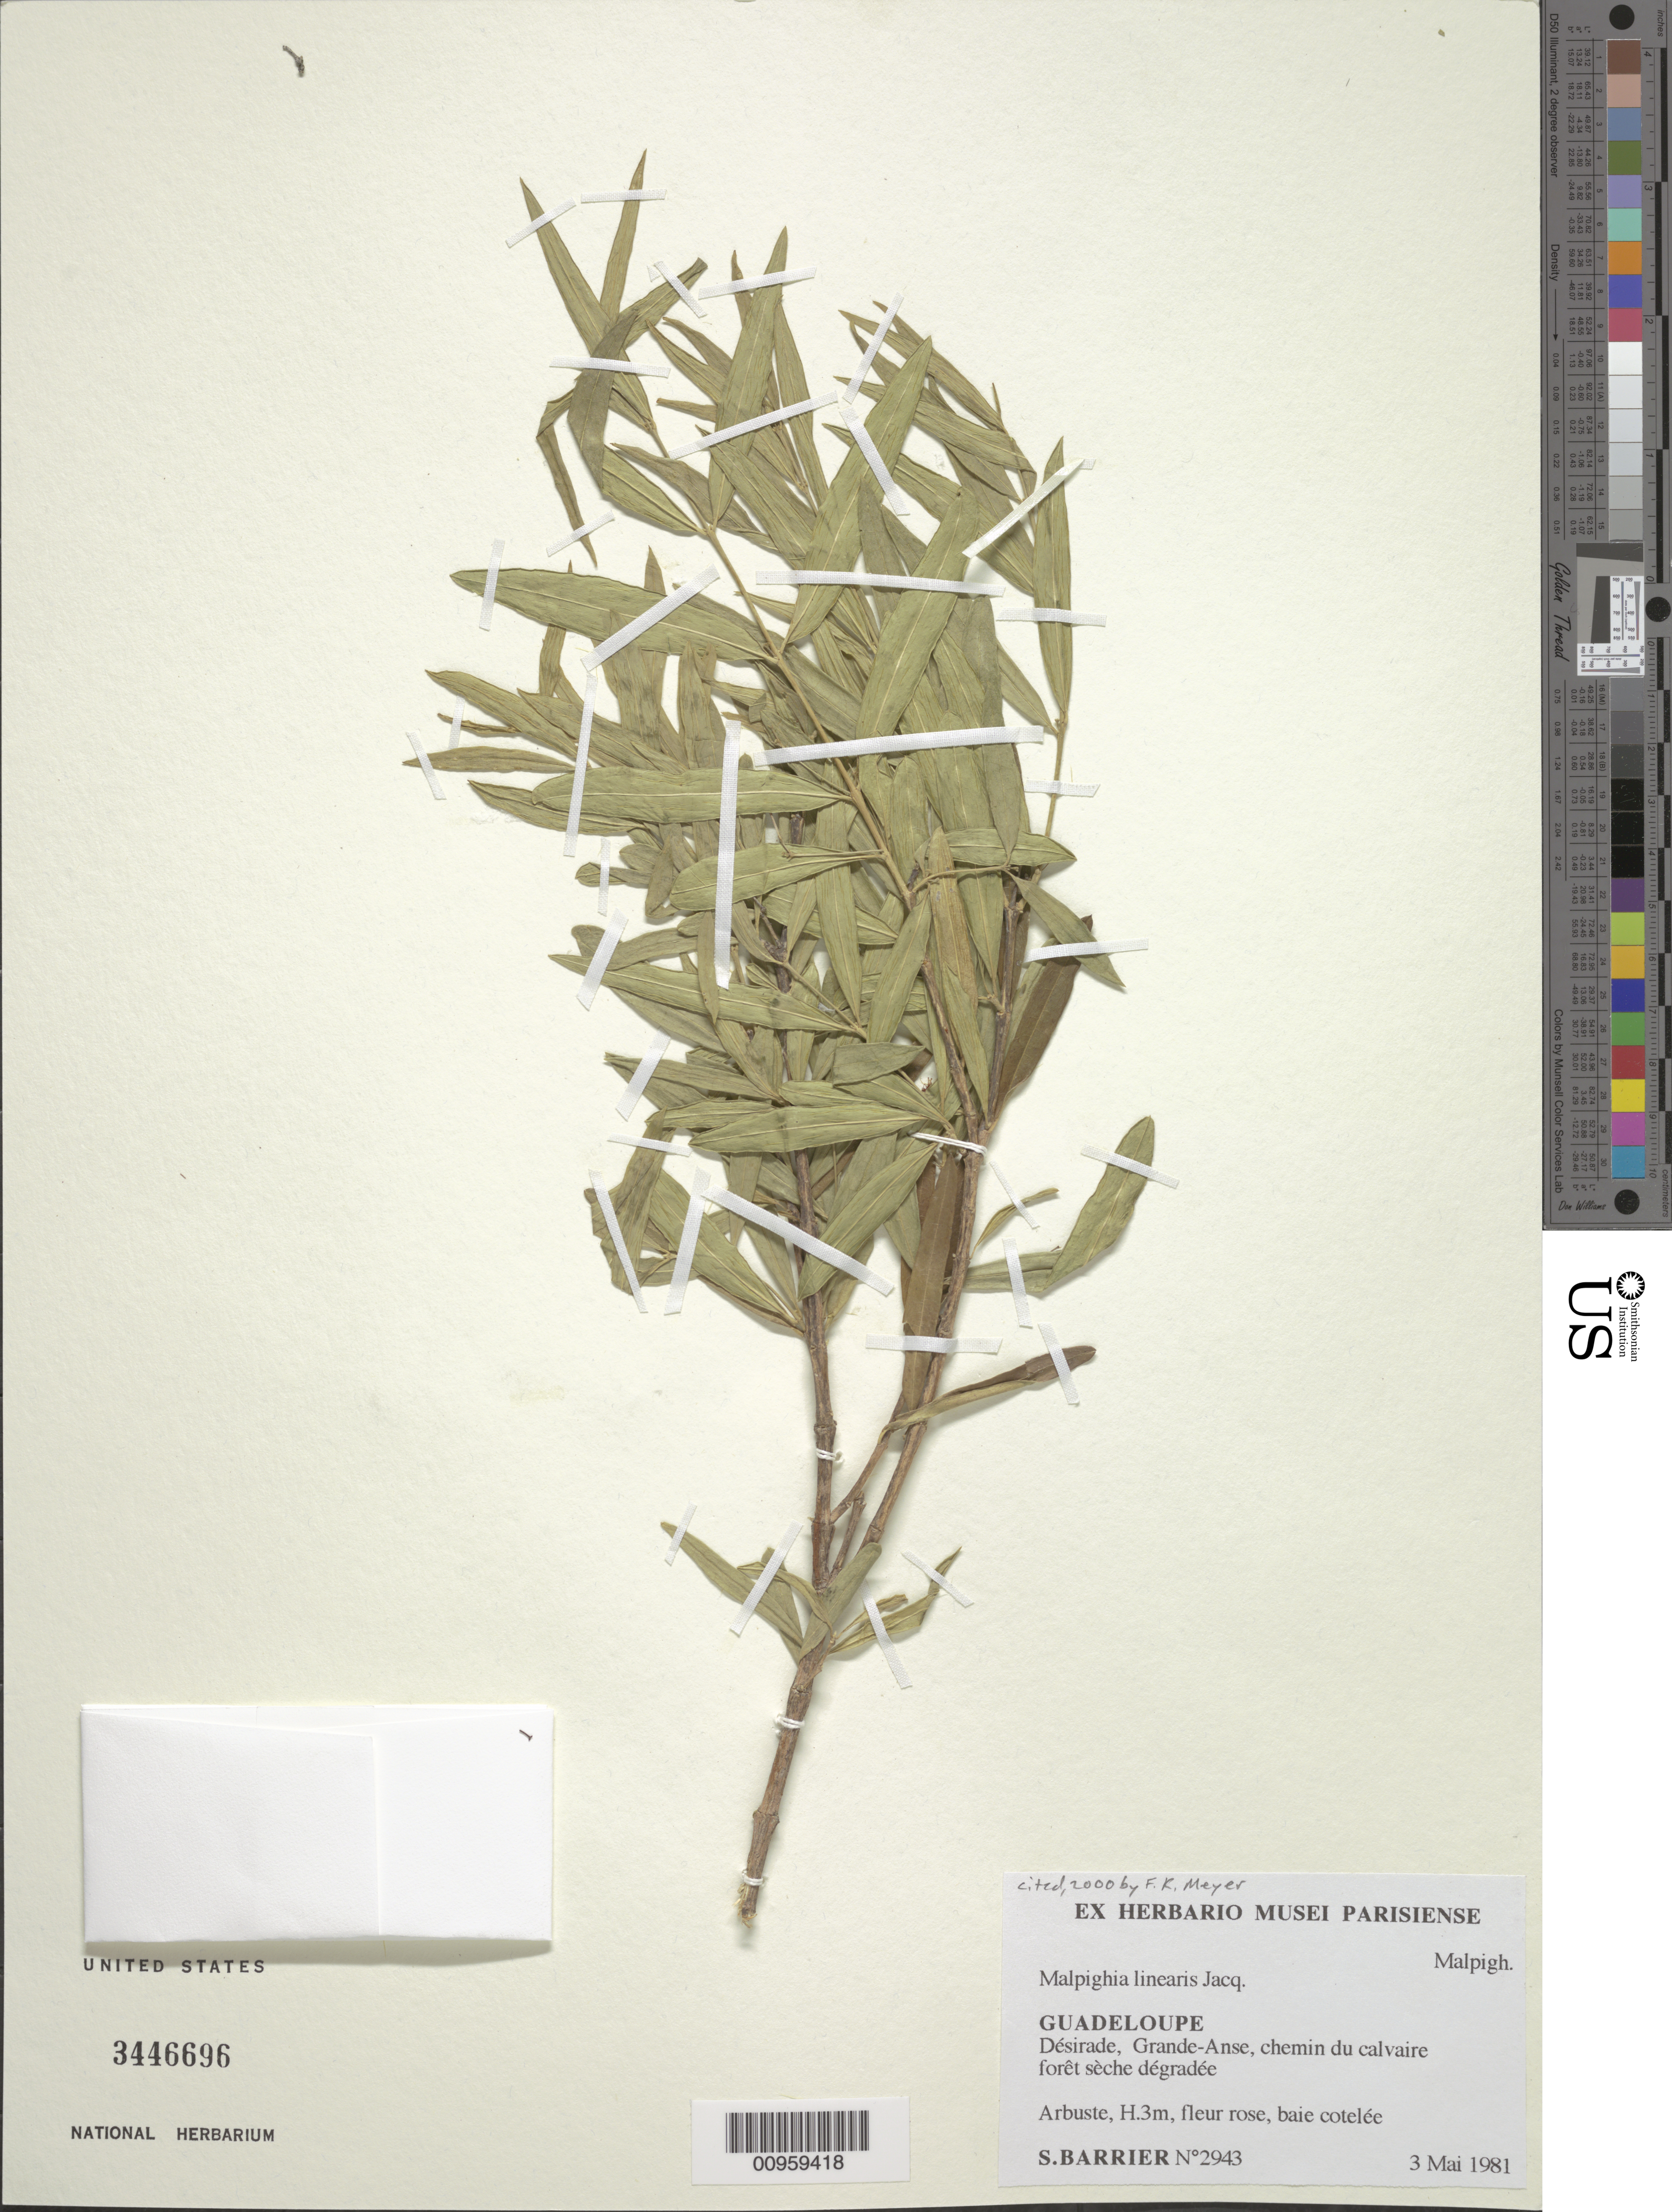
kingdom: Plantae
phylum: Tracheophyta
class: Magnoliopsida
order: Malpighiales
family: Malpighiaceae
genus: Malpighia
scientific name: Malpighia linearis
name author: Jacq.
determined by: Meyer, F. K.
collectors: S. Barrier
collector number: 2943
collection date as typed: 03 May 1981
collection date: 1981-05-03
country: Guadeloupe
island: La Désirade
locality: Grand Anse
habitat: Chemin du calvaire forêt sèche dégradée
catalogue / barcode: US 3446696